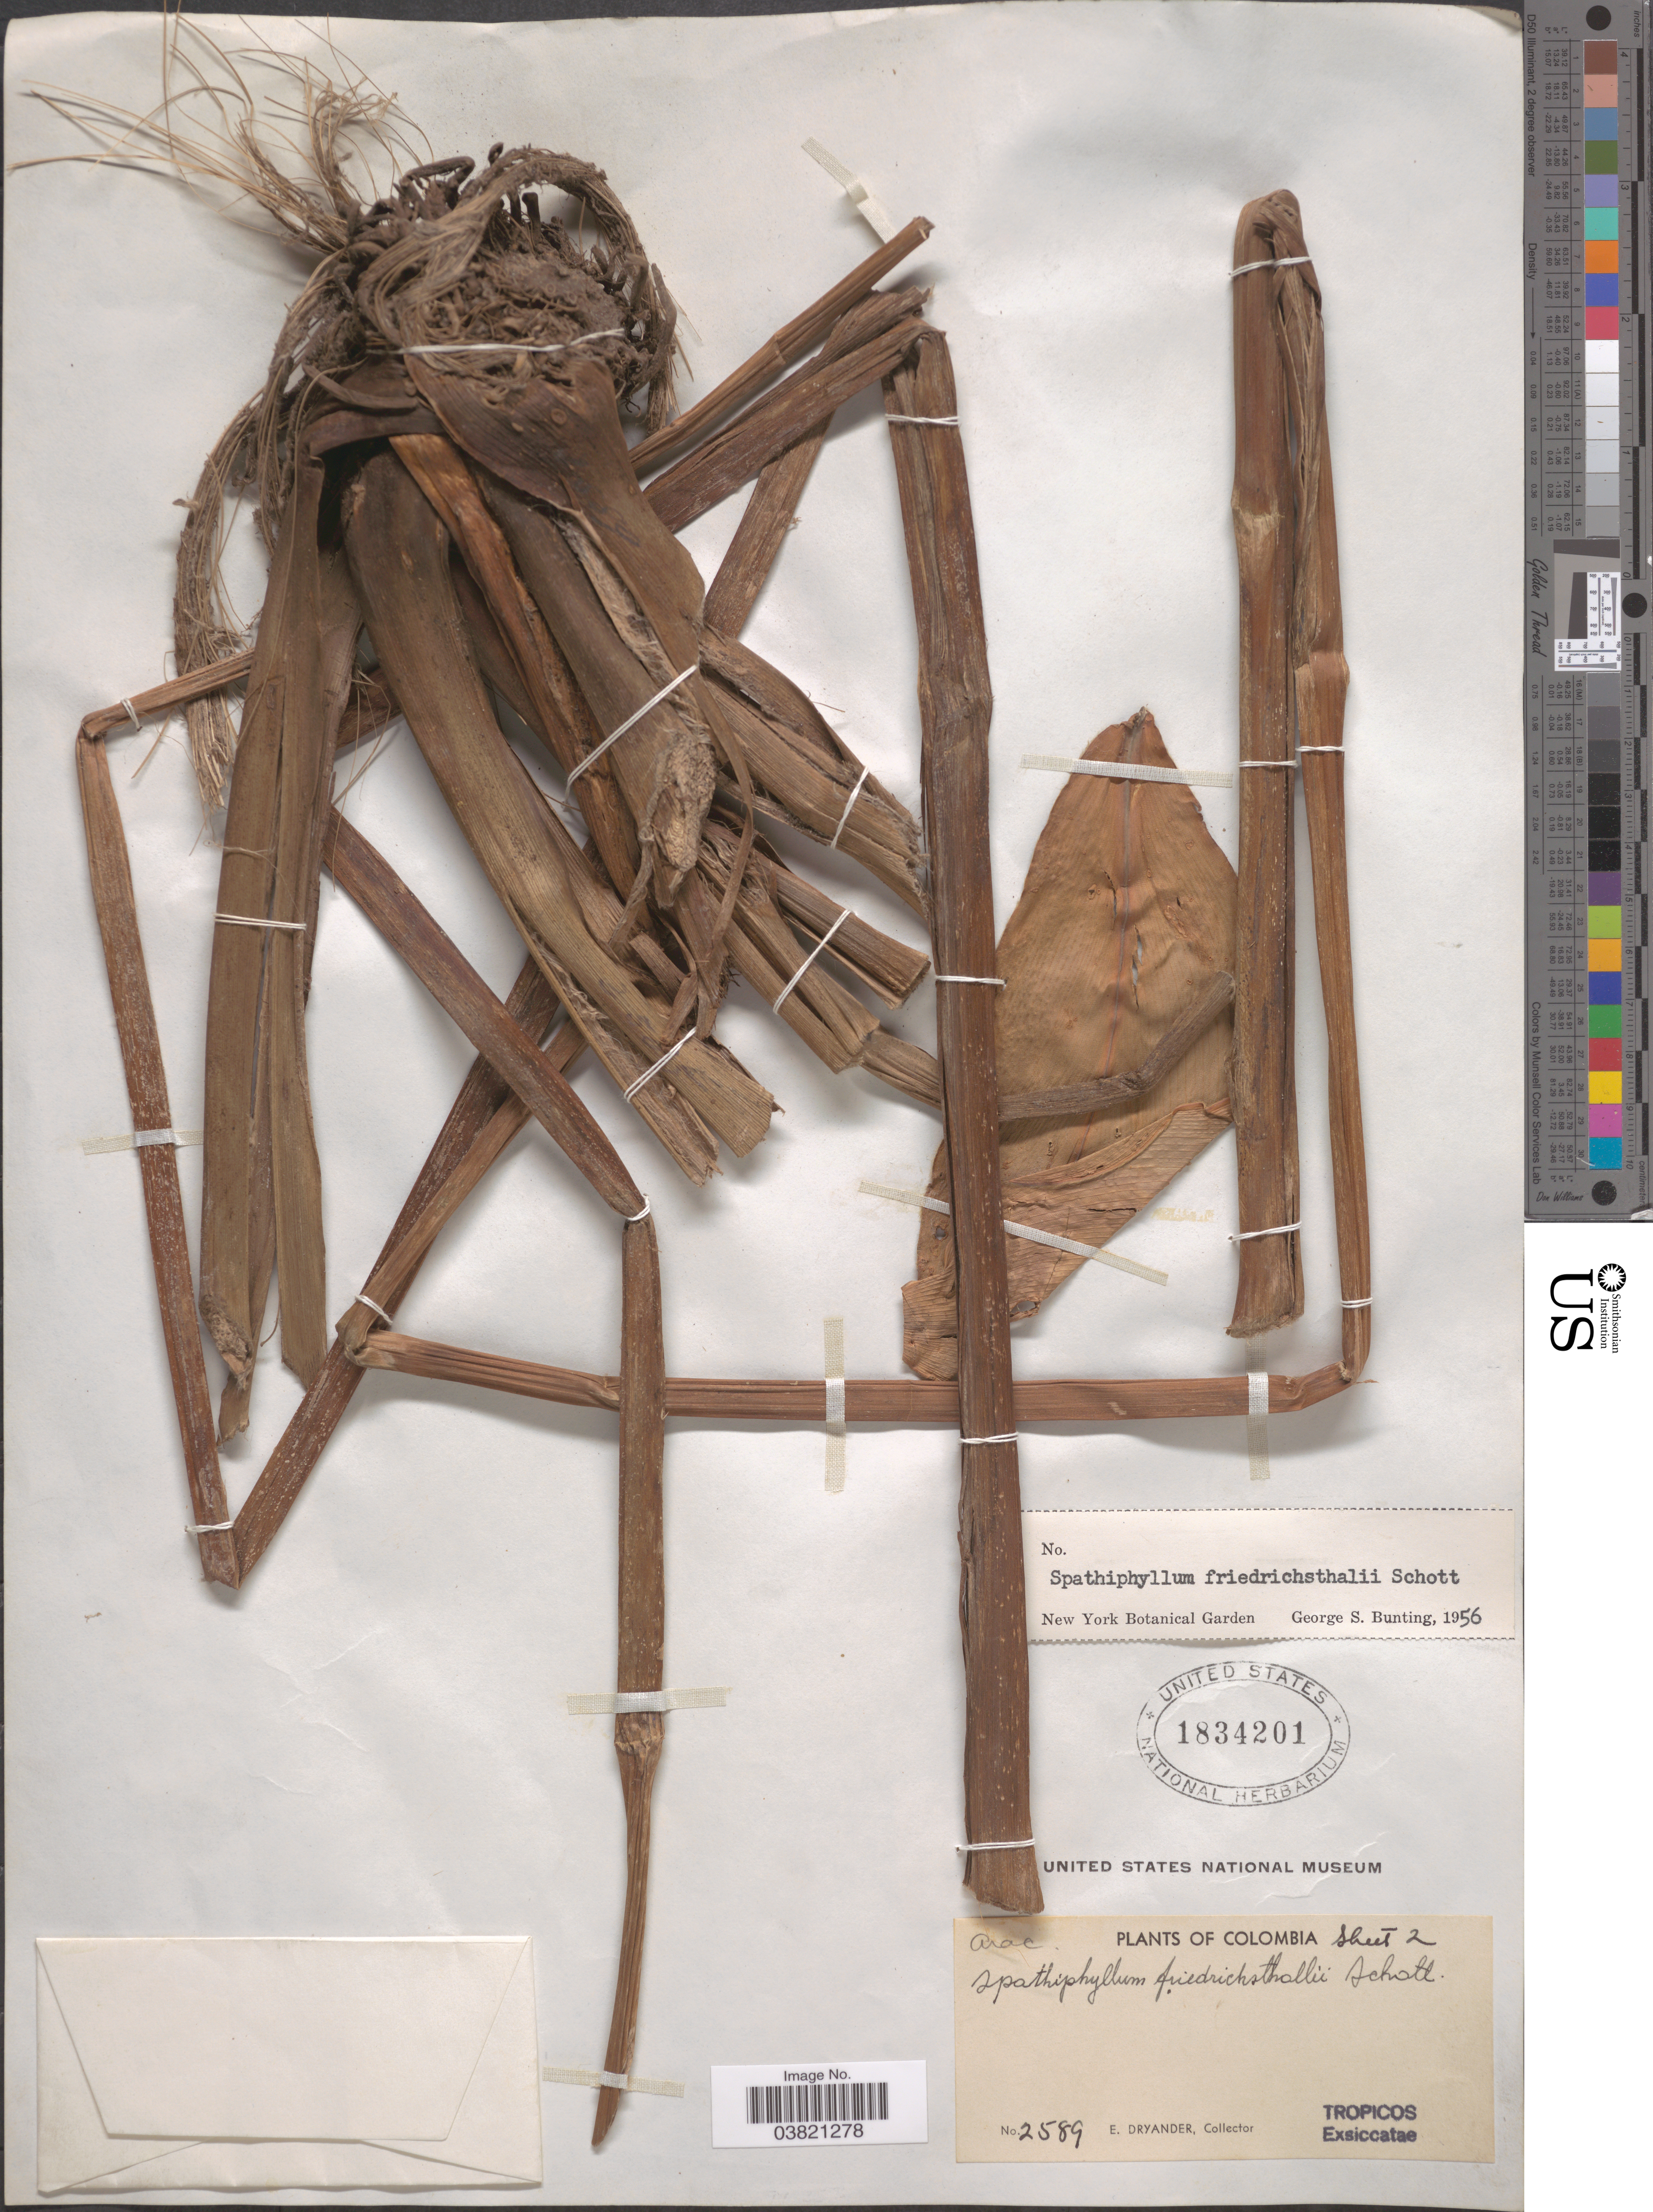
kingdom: Plantae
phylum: Tracheophyta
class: Liliopsida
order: Alismatales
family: Araceae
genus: Spathiphyllum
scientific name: Spathiphyllum friedrichsthalii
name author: Schott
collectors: E. Dryander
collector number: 2589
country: Colombia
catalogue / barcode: US 1834201